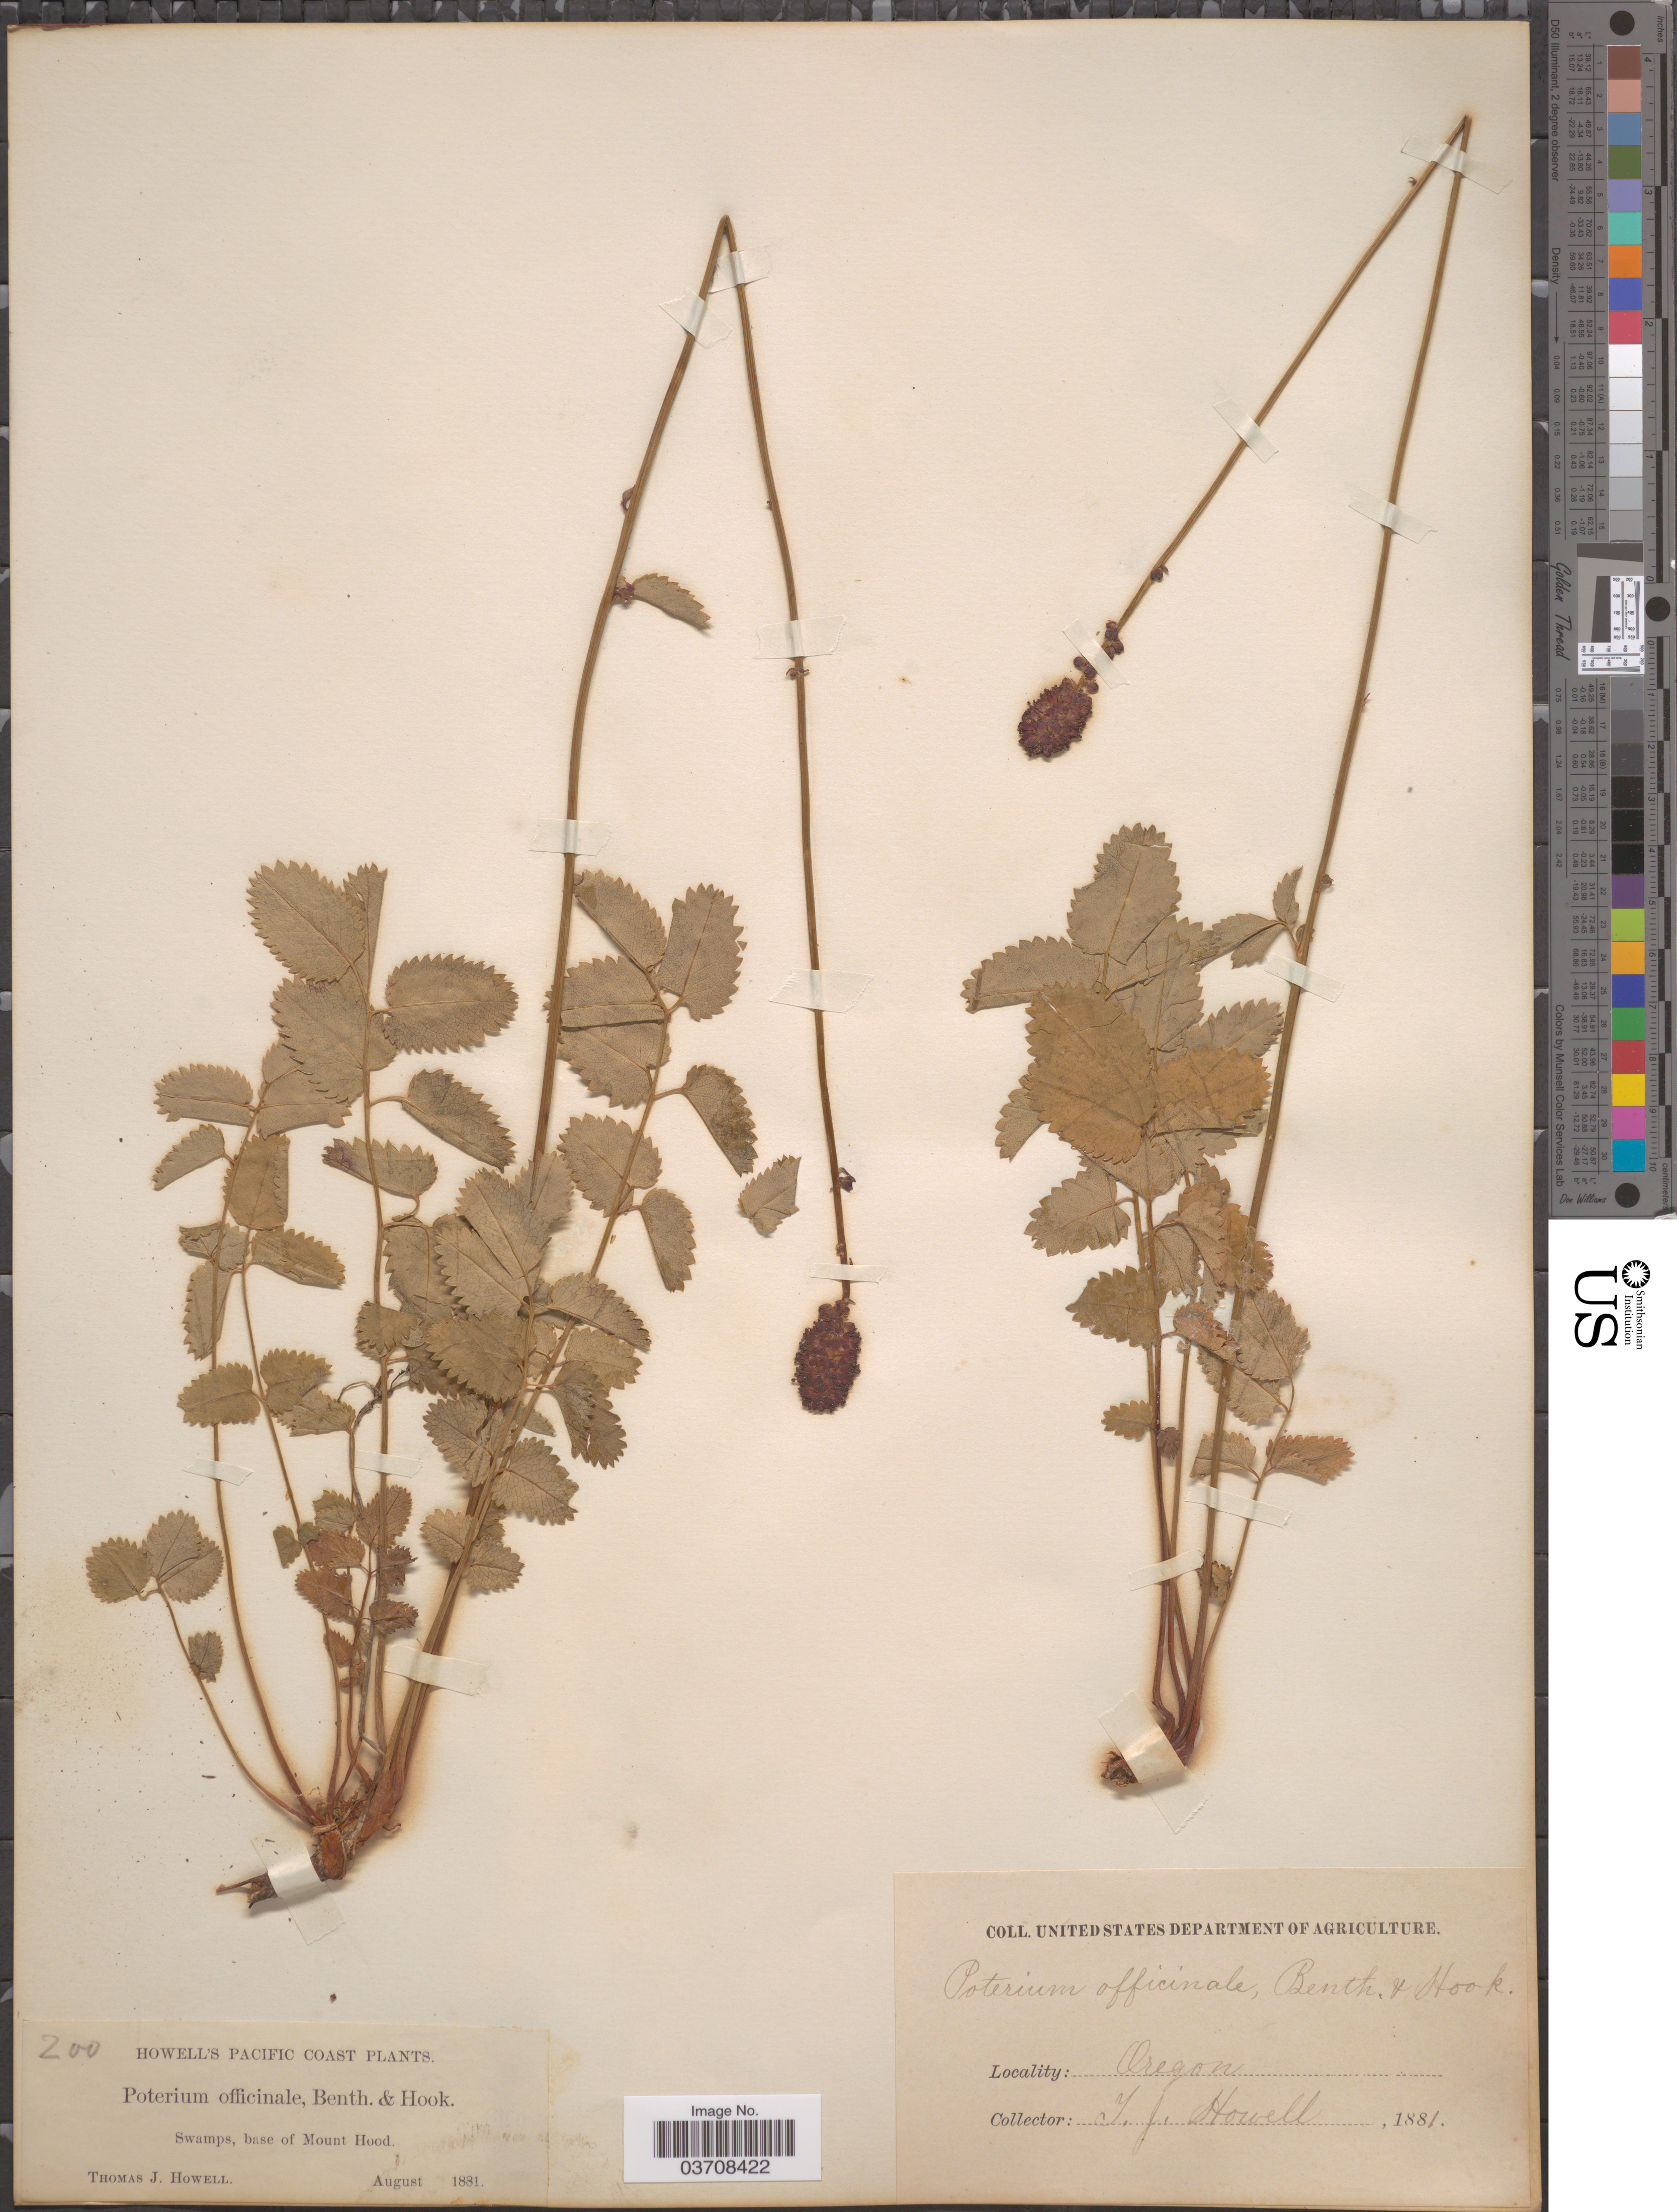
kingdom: Plantae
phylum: Tracheophyta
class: Magnoliopsida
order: Rosales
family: Rosaceae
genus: Sanguisorba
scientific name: Sanguisorba officinalis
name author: L.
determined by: Strong, Mark T., (BOT), Smithsonian Institution - National Museum of Natural History (UNITED STATES)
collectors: T. J. Howell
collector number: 200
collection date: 1881-08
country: United States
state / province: Oregon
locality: Pacific Coast. Swamps, base of Mount Hood.